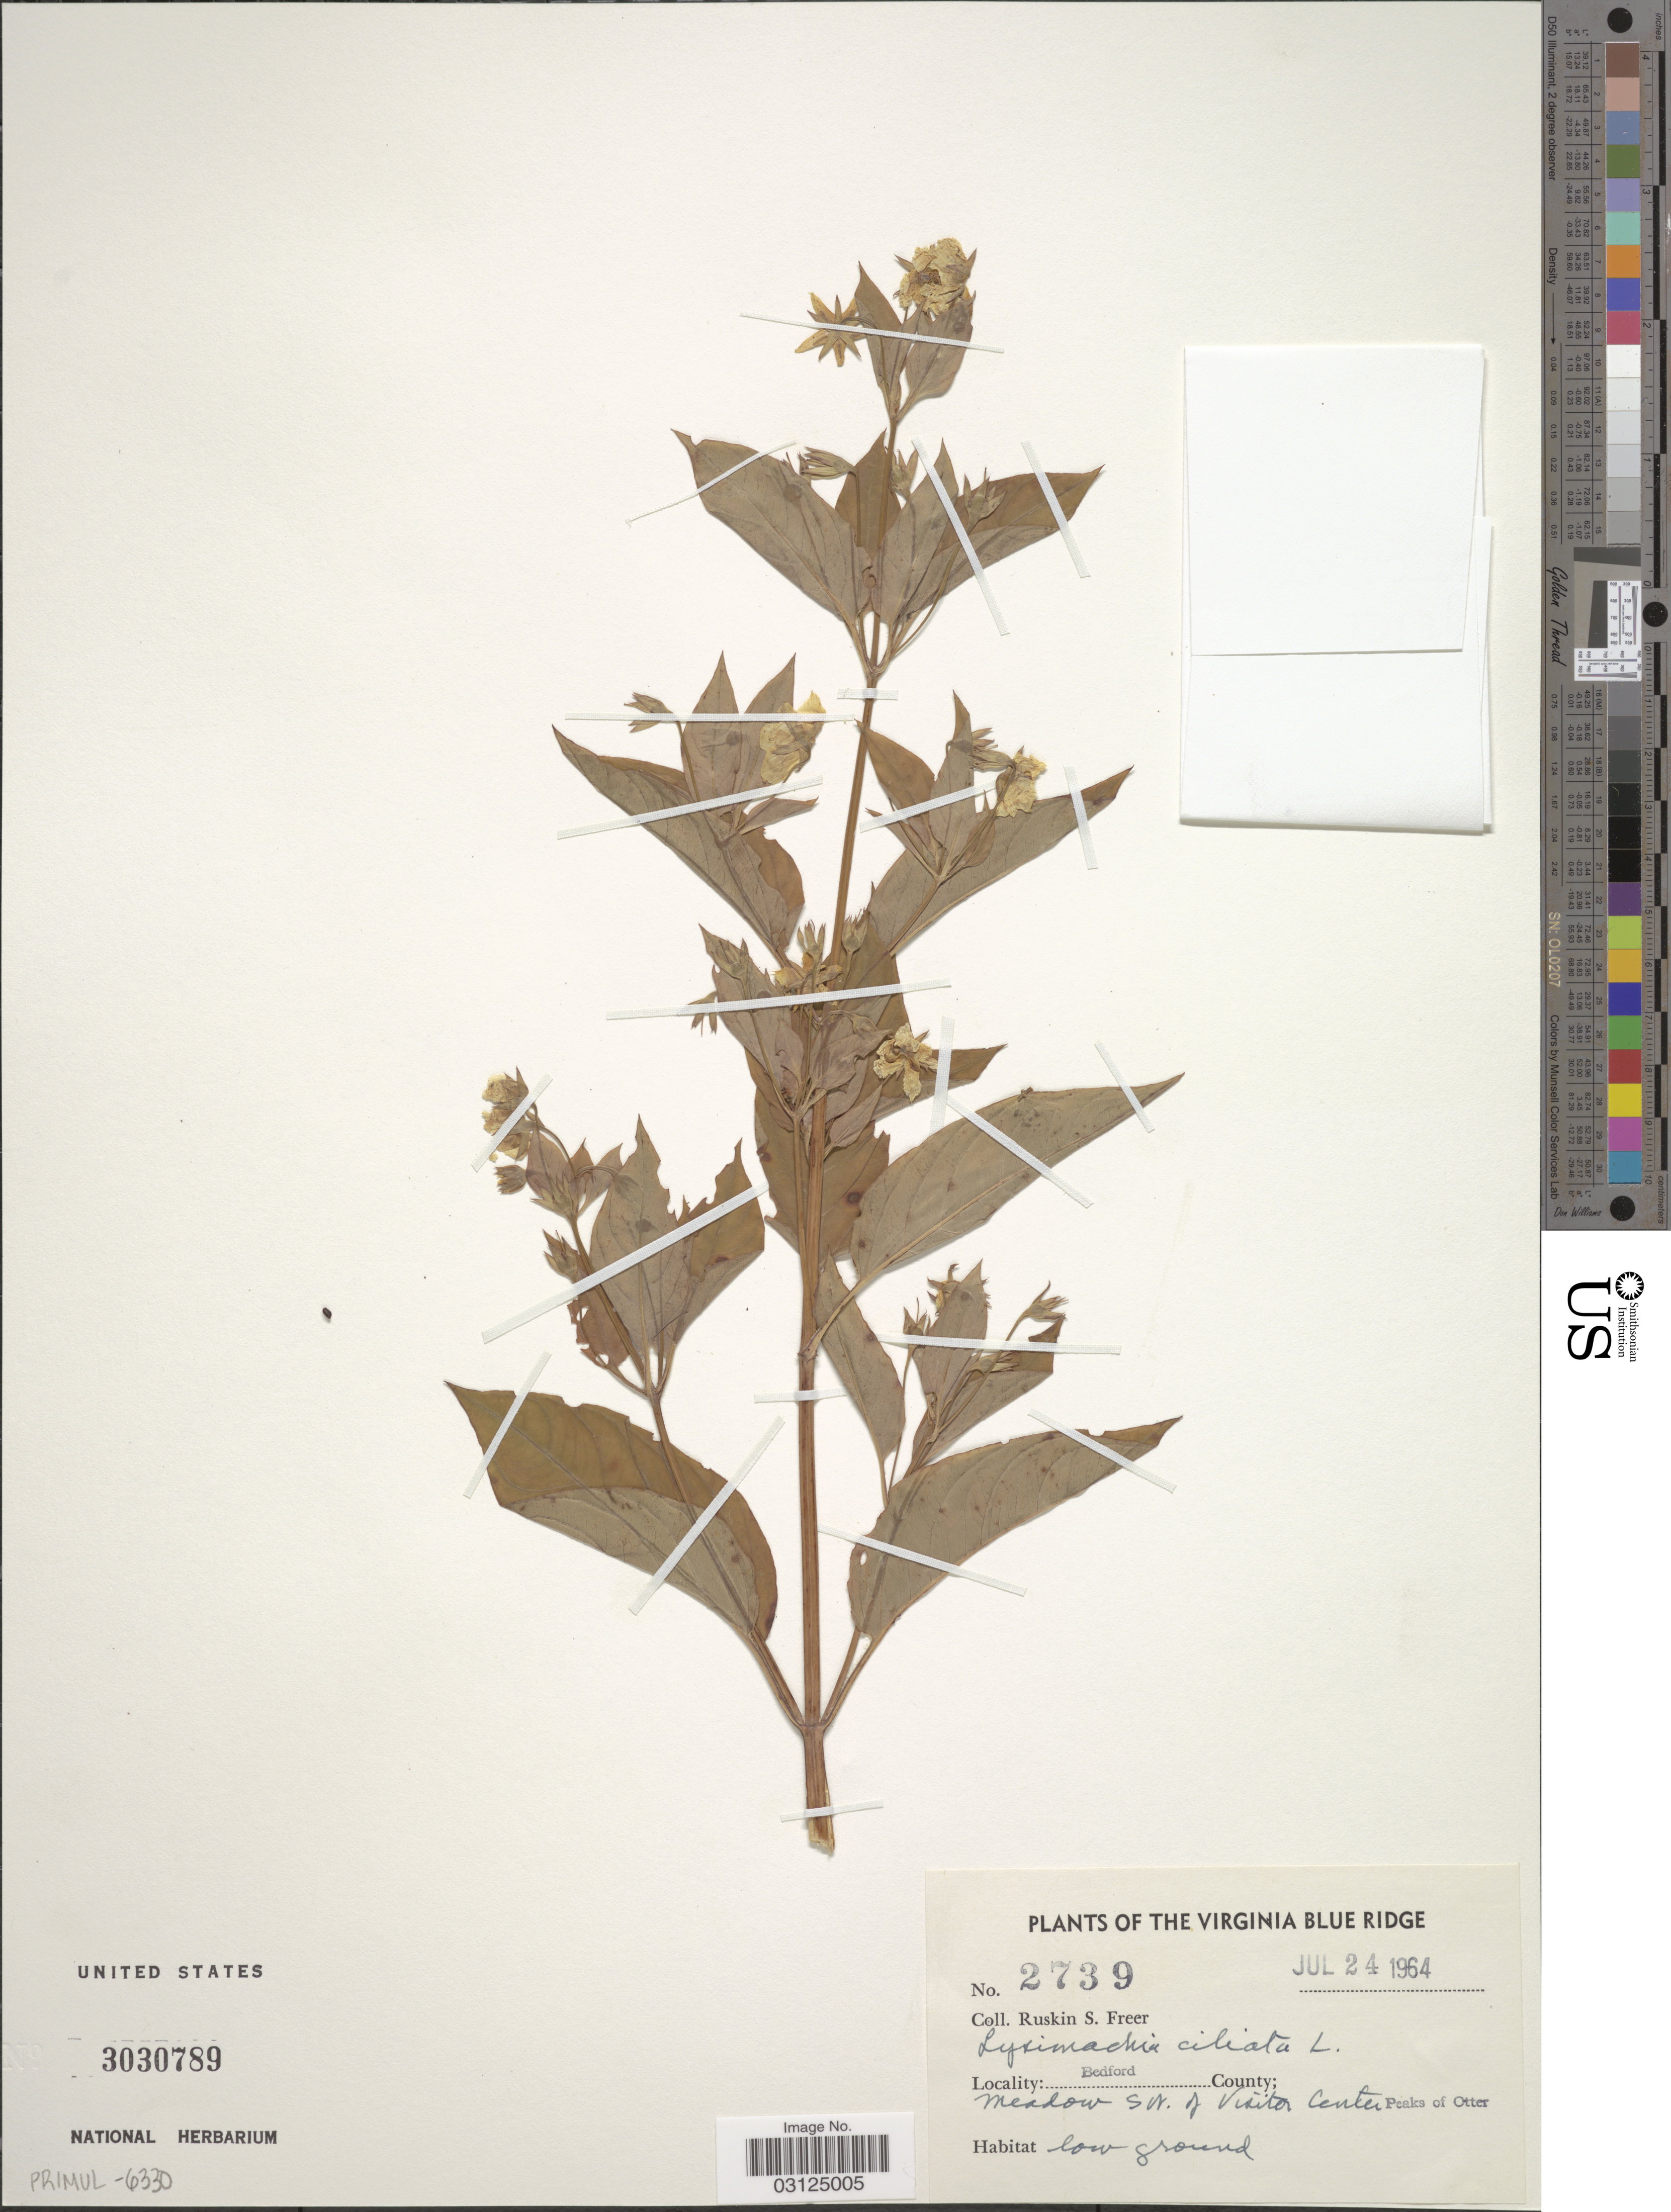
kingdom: Plantae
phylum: Tracheophyta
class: Magnoliopsida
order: Ericales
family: Primulaceae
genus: Lysimachia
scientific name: Lysimachia ciliata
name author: L.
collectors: R. Freer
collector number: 2739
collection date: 1964-07-24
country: United States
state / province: Virginia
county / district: Bedford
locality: The Viriginia Blue Ridge. Bedford County. Meadow SW of Visitor Center Peaks of Otter.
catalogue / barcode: US 3030789